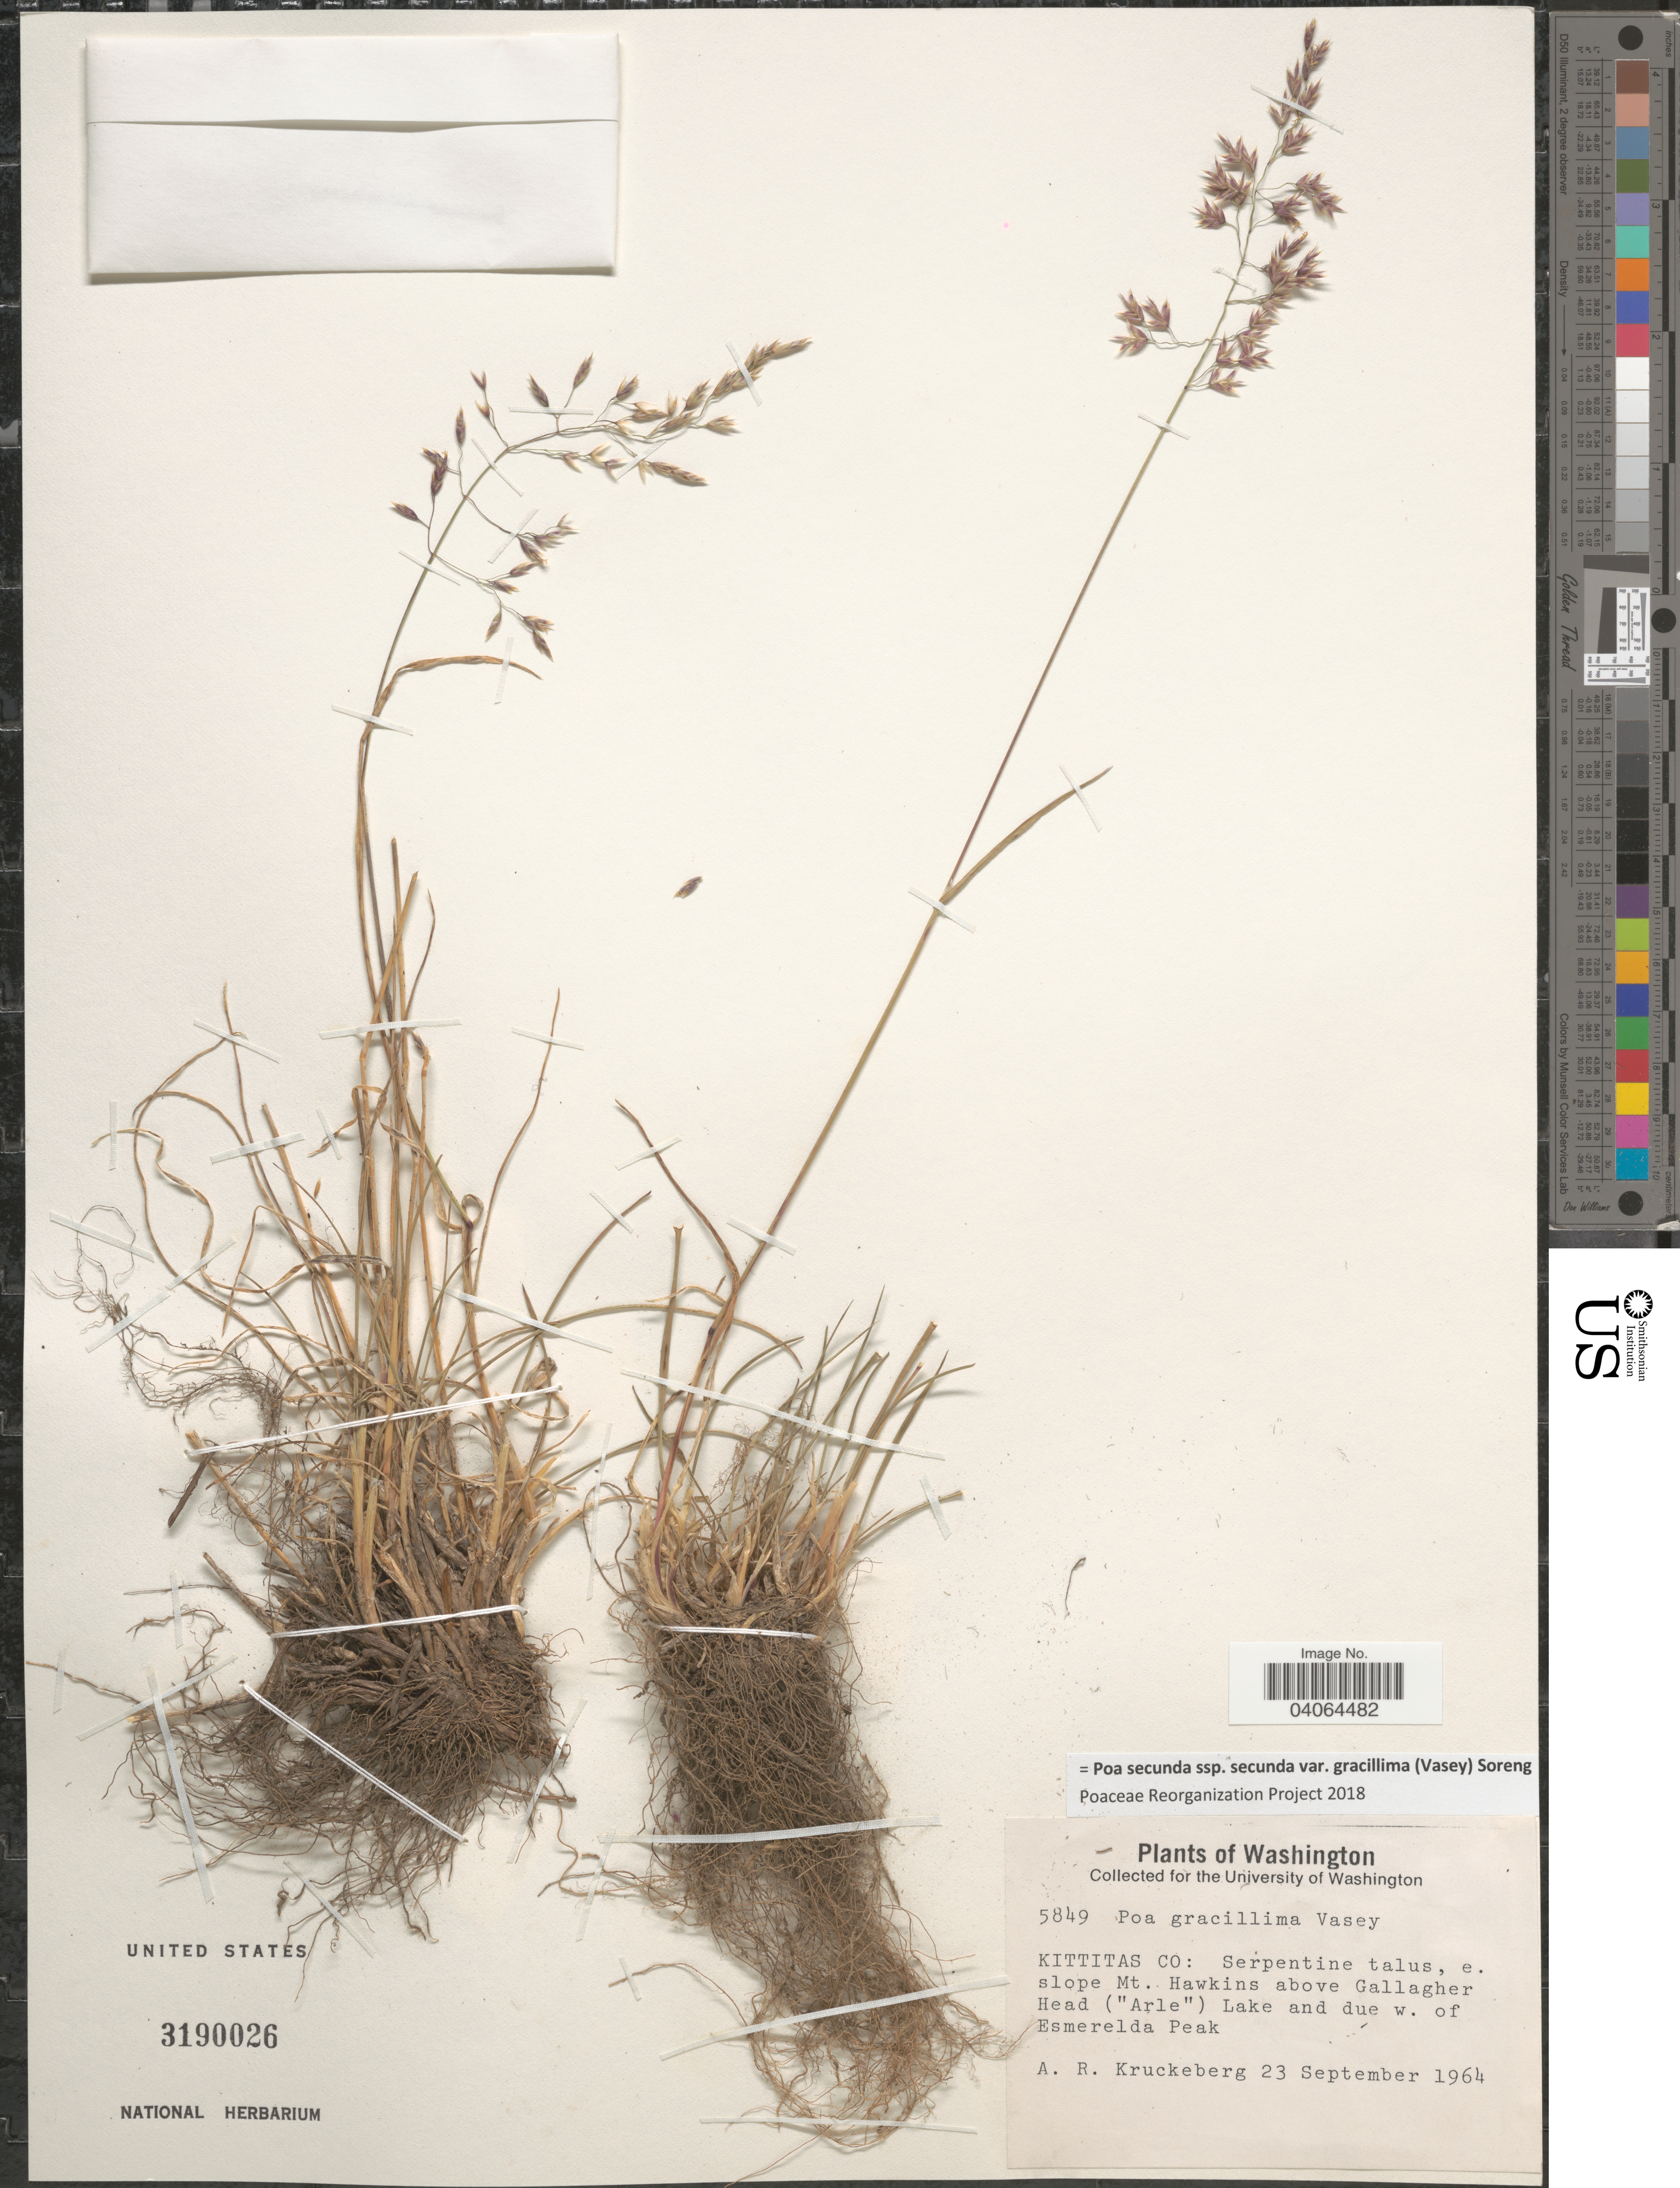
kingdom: Plantae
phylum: Tracheophyta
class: Liliopsida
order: Poales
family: Poaceae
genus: Poa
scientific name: Poa secunda subsp. secunda var. gracillima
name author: (Vasey) Soreng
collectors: A. Kruckeberg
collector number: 5849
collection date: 1964-09-23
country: United States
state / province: Washington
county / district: Kittitas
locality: Kittitas Co: Serpentine talus, e. slope Mt. Hawkins above Gallagher Head ("Arle") Lake and due w. of Esmeralda Peak.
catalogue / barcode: US 3190026